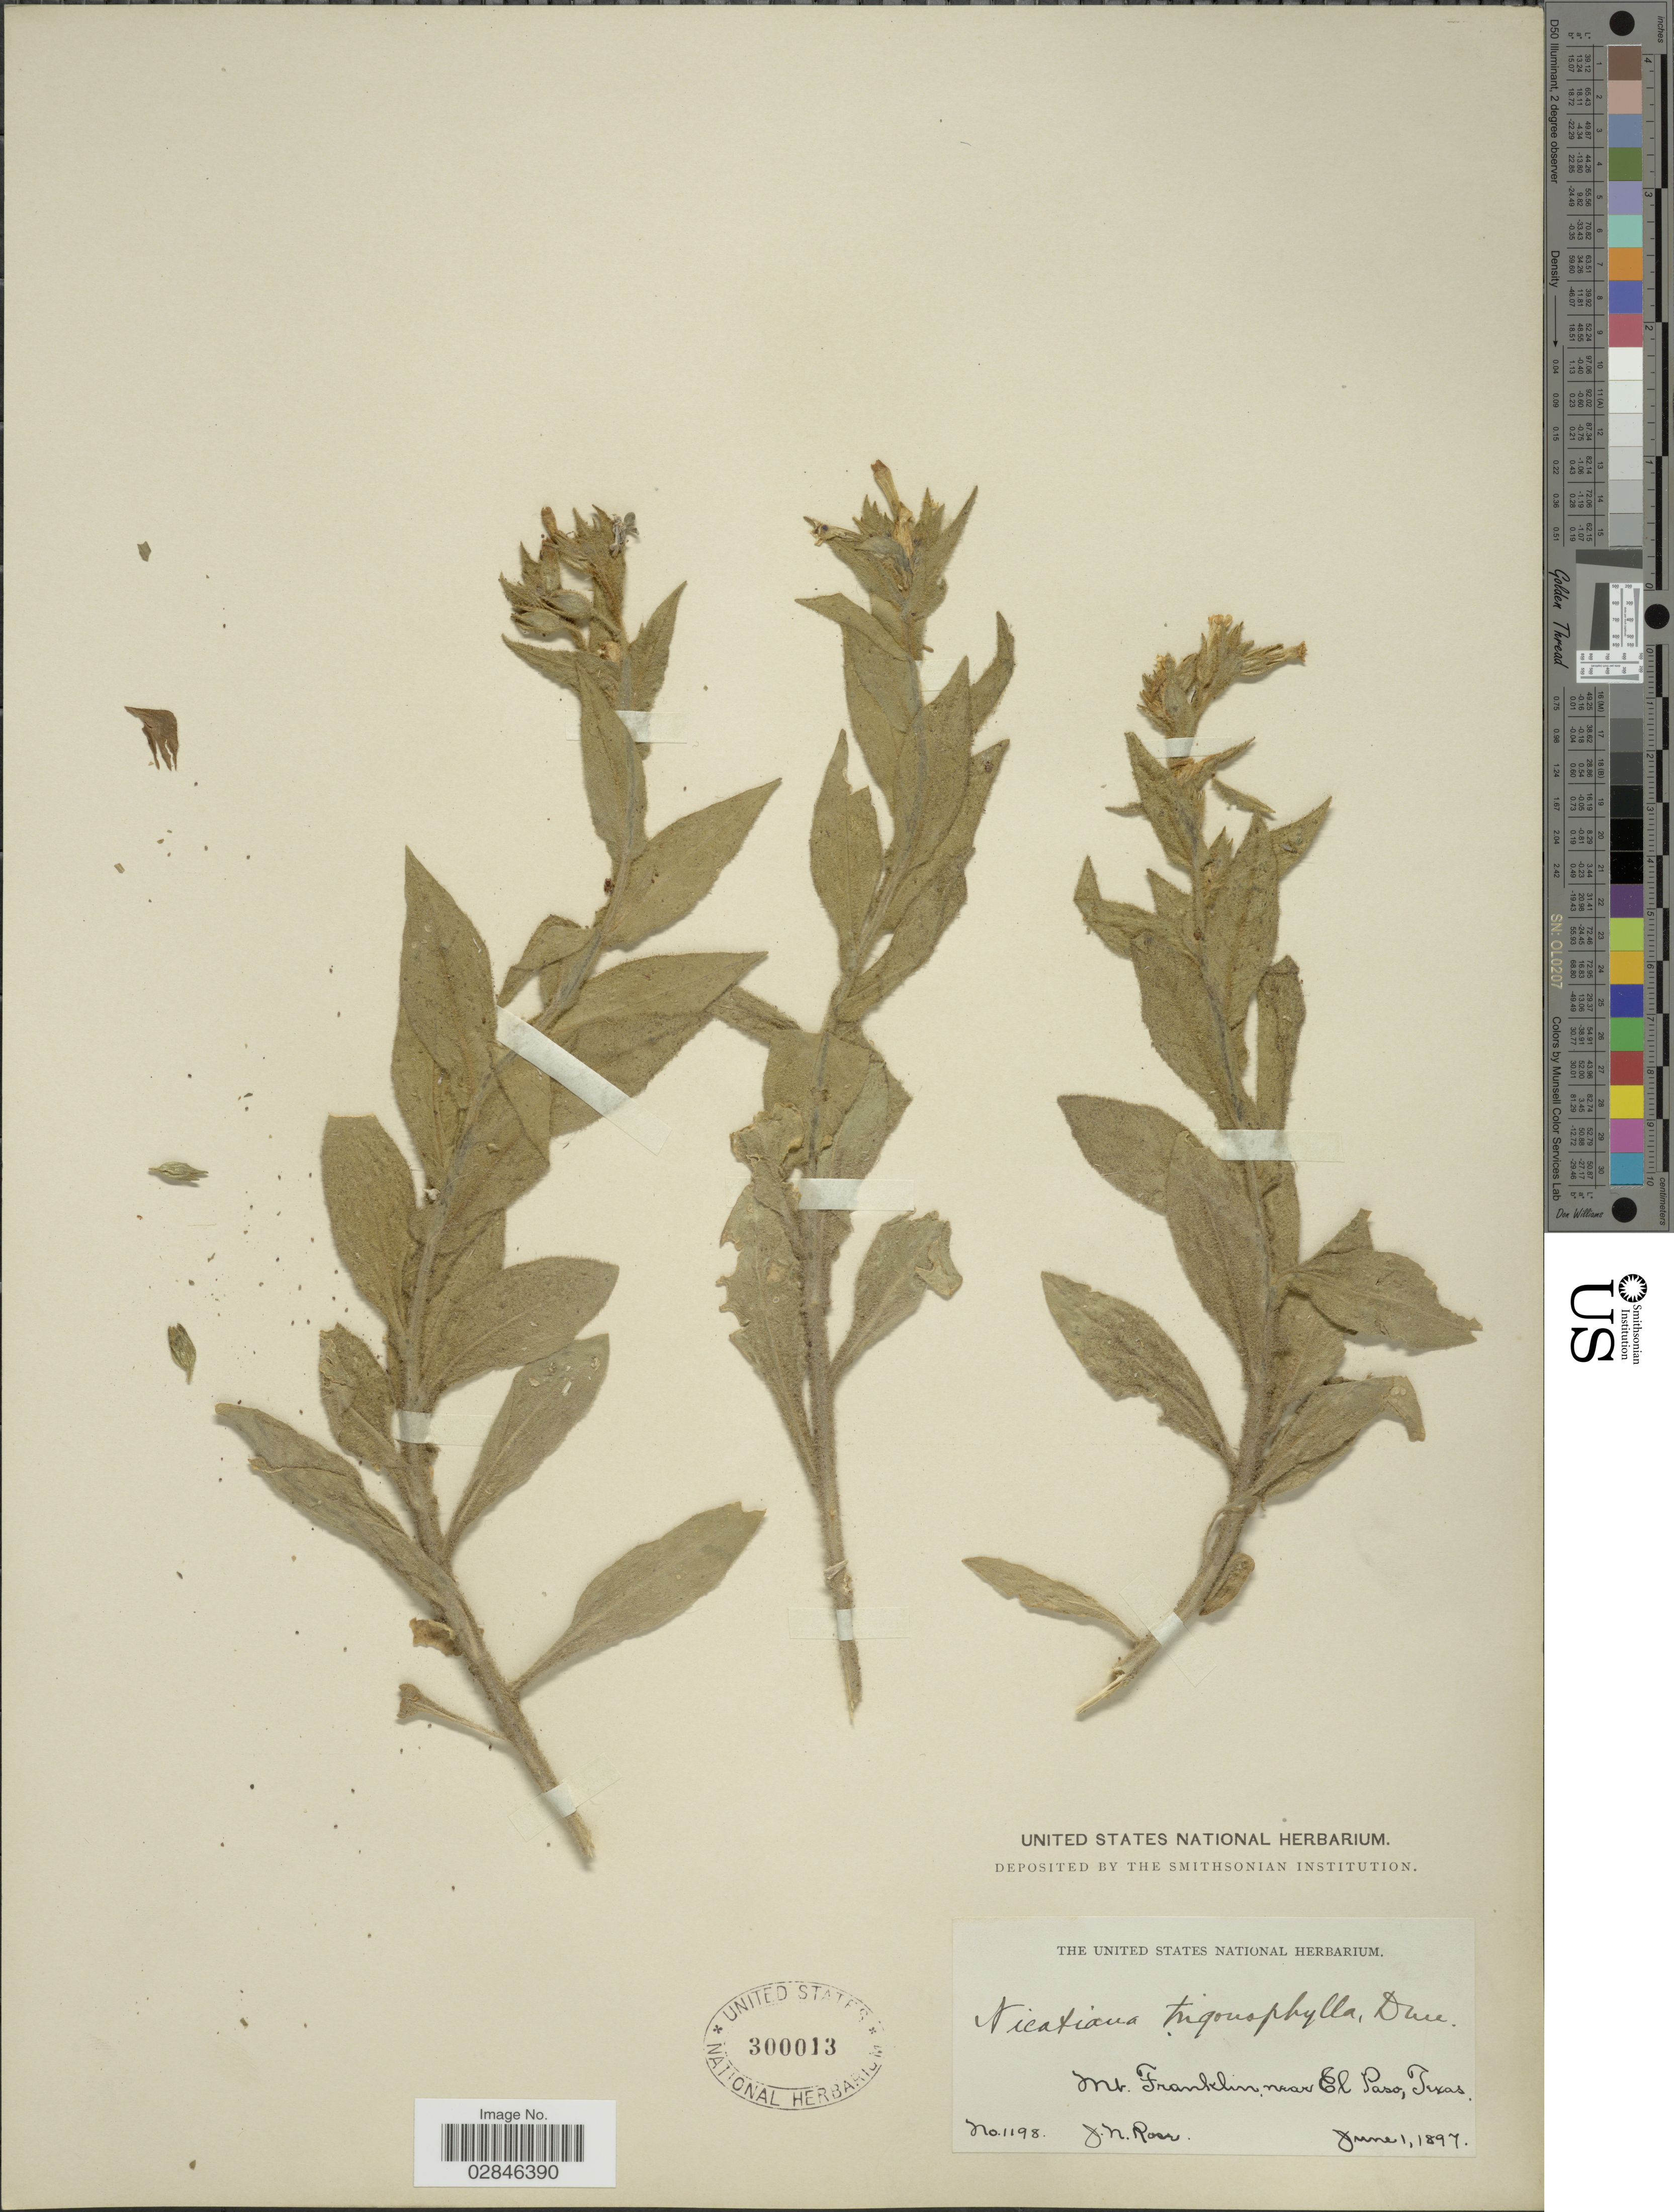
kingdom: Plantae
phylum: Tracheophyta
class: Magnoliopsida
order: Solanales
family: Solanaceae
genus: Nicotiana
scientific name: Nicotiana trigonophylla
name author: Dunal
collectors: J. N. Rose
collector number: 1198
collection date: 1897-06-01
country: United States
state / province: Texas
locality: Mt. Franklin, near El Paso.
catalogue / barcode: US 300013